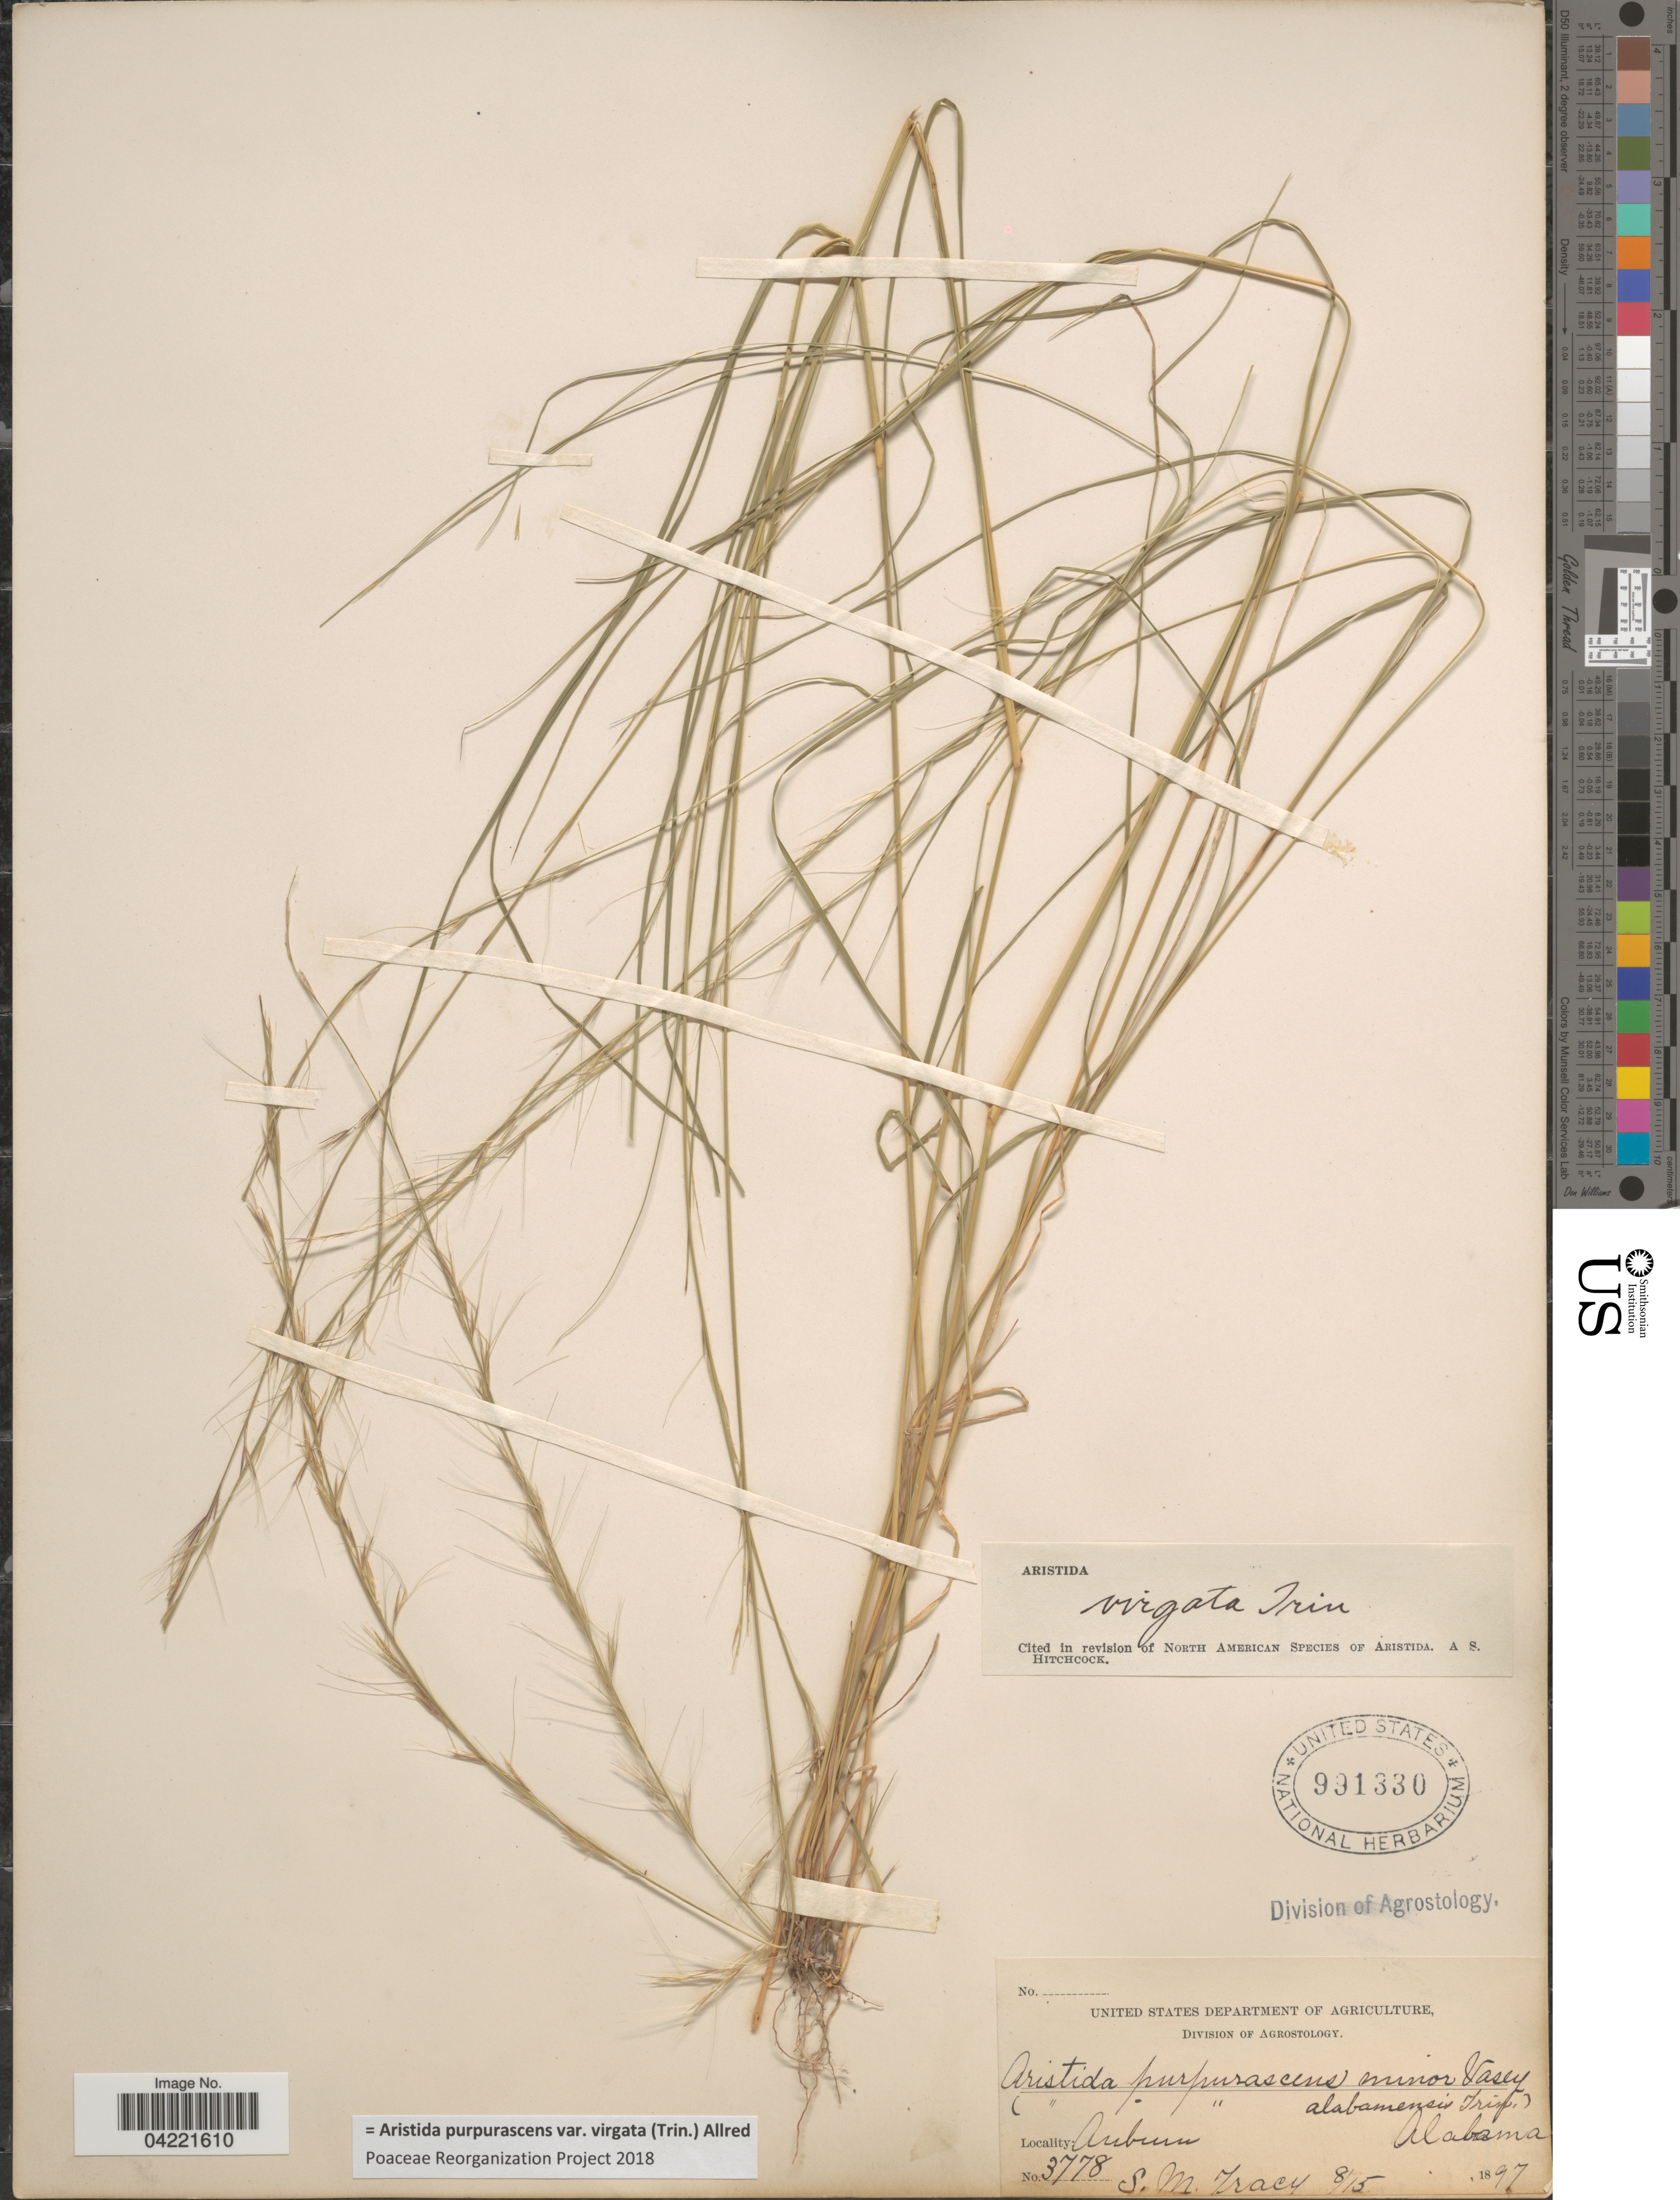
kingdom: Plantae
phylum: Tracheophyta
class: Liliopsida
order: Poales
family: Poaceae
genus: Aristida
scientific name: Aristida purpurascens var. virgata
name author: (Trin.) Allred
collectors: S. M. Tracy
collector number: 3778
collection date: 1897-08-15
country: United States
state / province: Alabama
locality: Auburn.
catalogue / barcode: US 991330